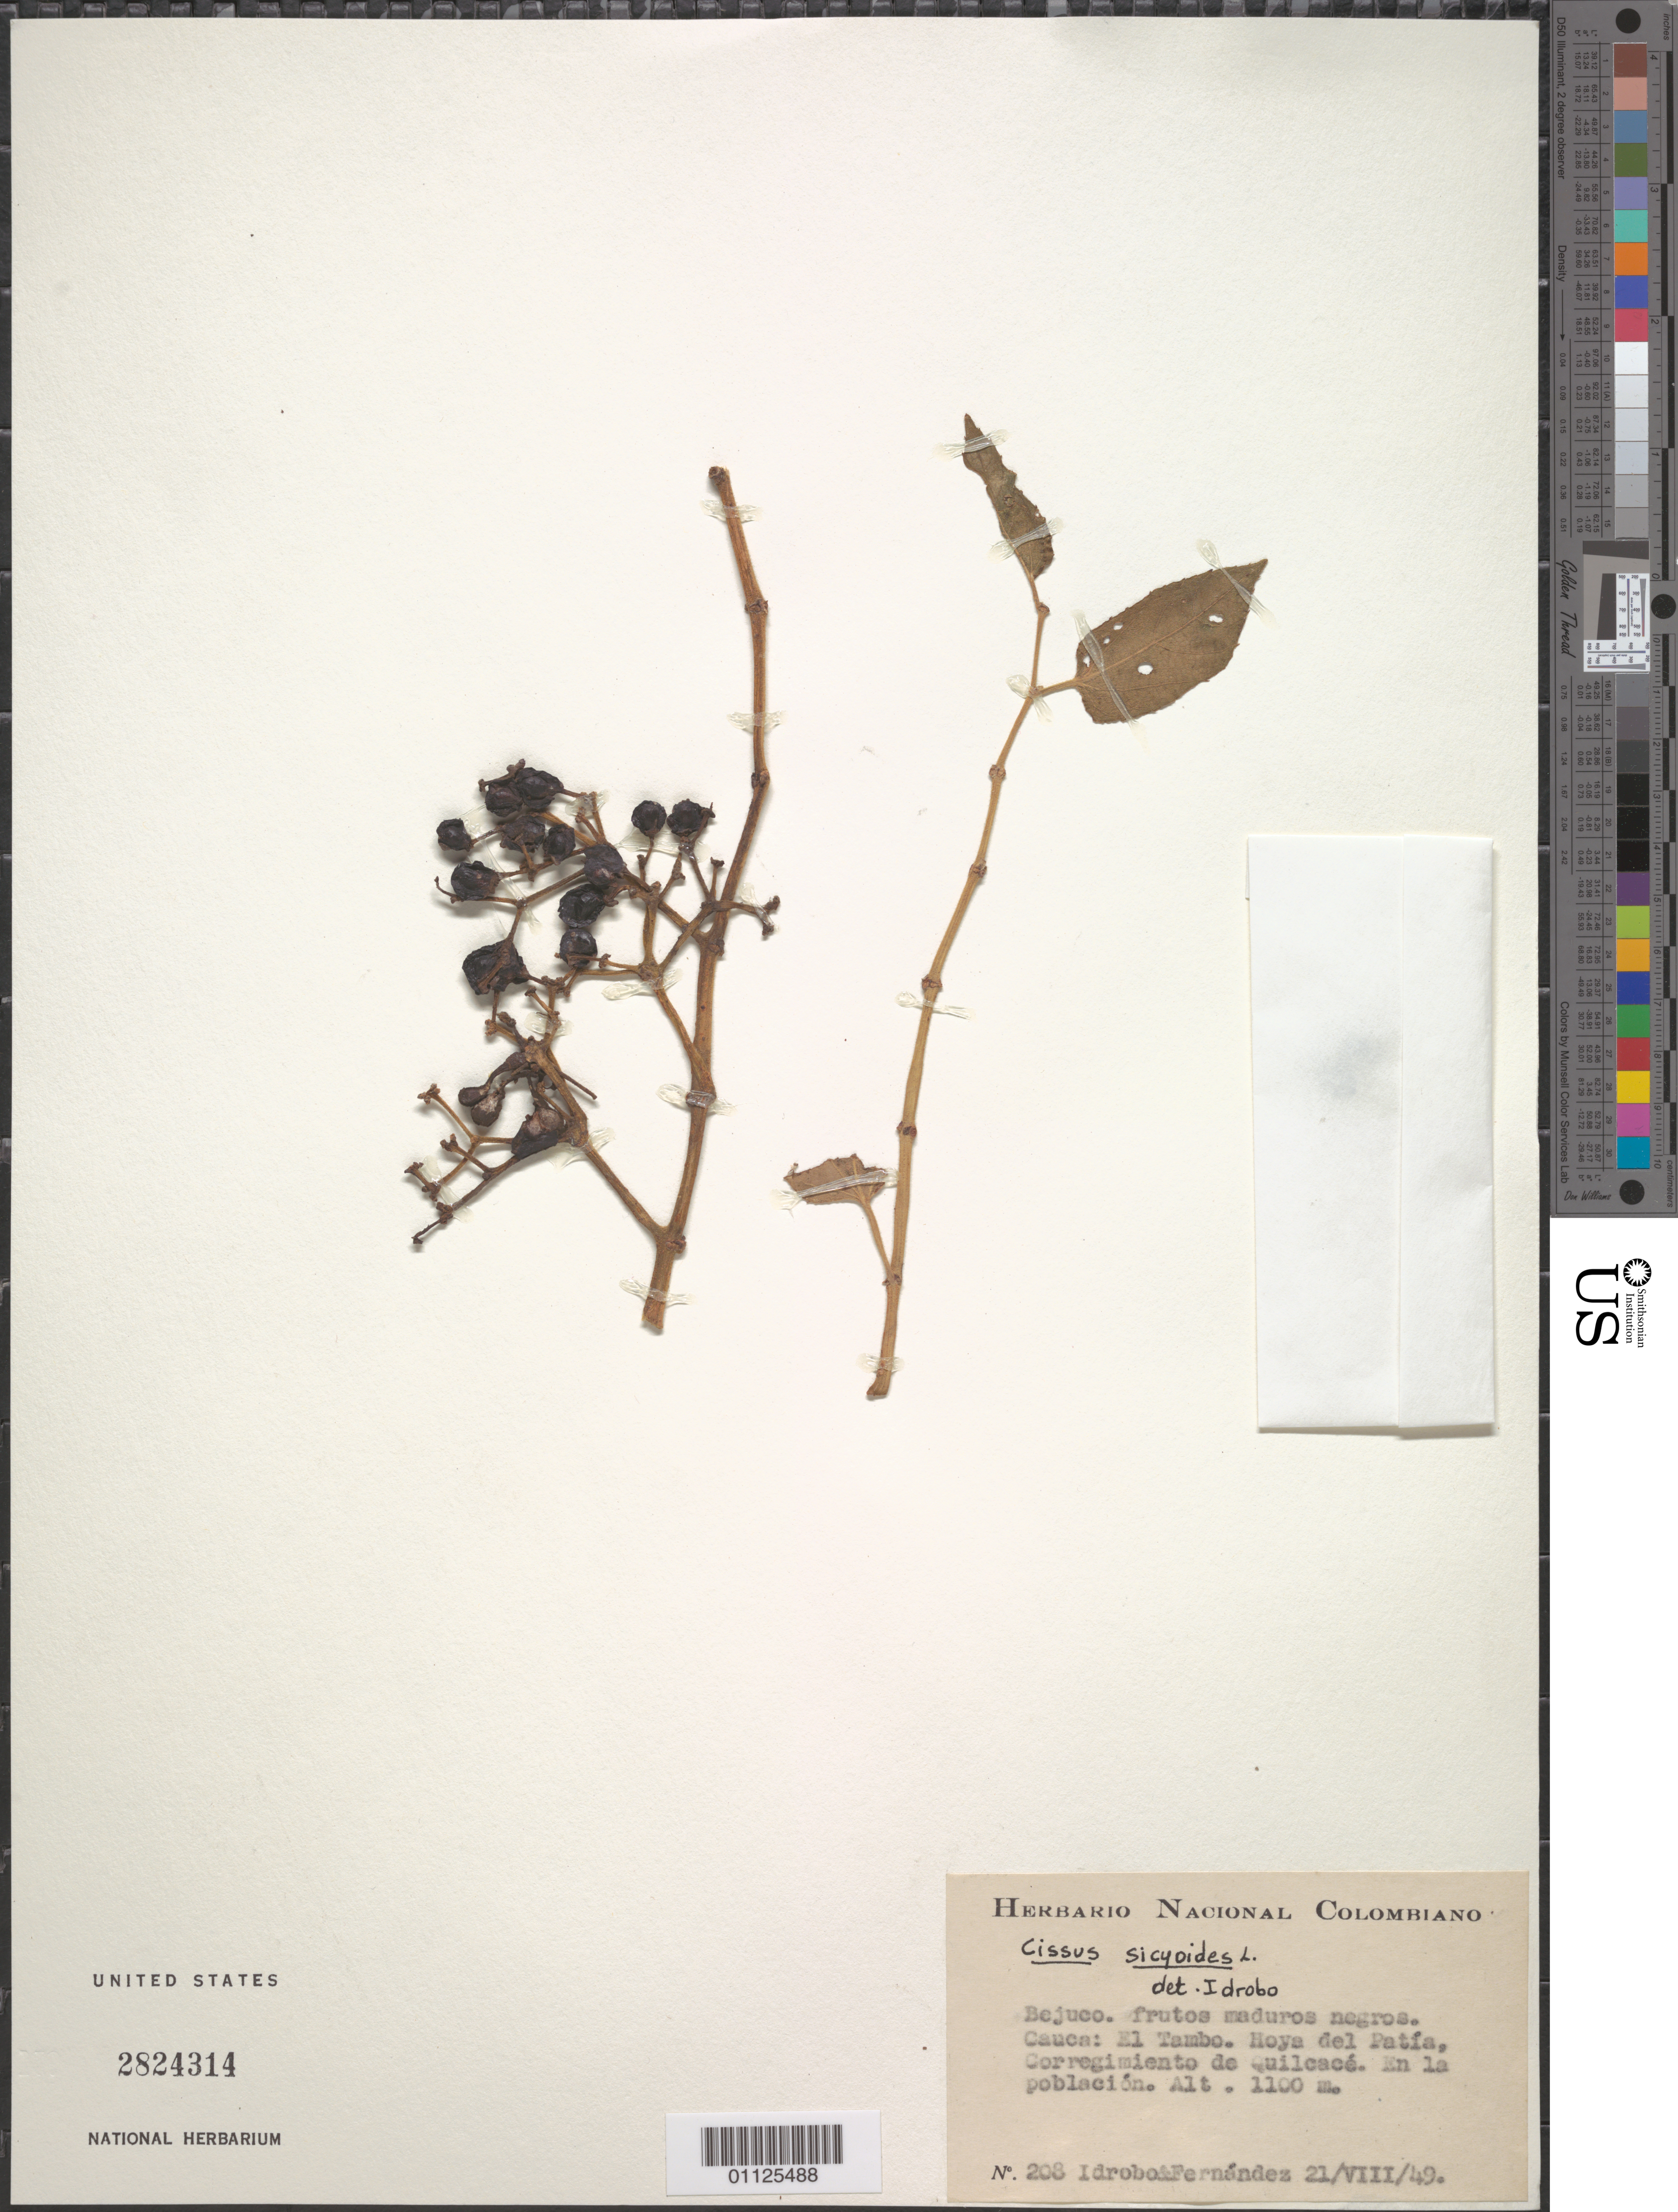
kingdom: Plantae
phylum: Tracheophyta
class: Magnoliopsida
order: Vitales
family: Vitaceae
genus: Cissus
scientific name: Cissus verticillata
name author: (L.) Nicolson & C.E. Jarvis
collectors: J. M. Idrobo & A. G. Fernandez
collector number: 208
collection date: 1949-08-21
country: Colombia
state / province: Cauca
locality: El Tambo. Hoya del Patia, Corregimiento de Quilcace.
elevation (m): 1100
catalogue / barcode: US 2824314